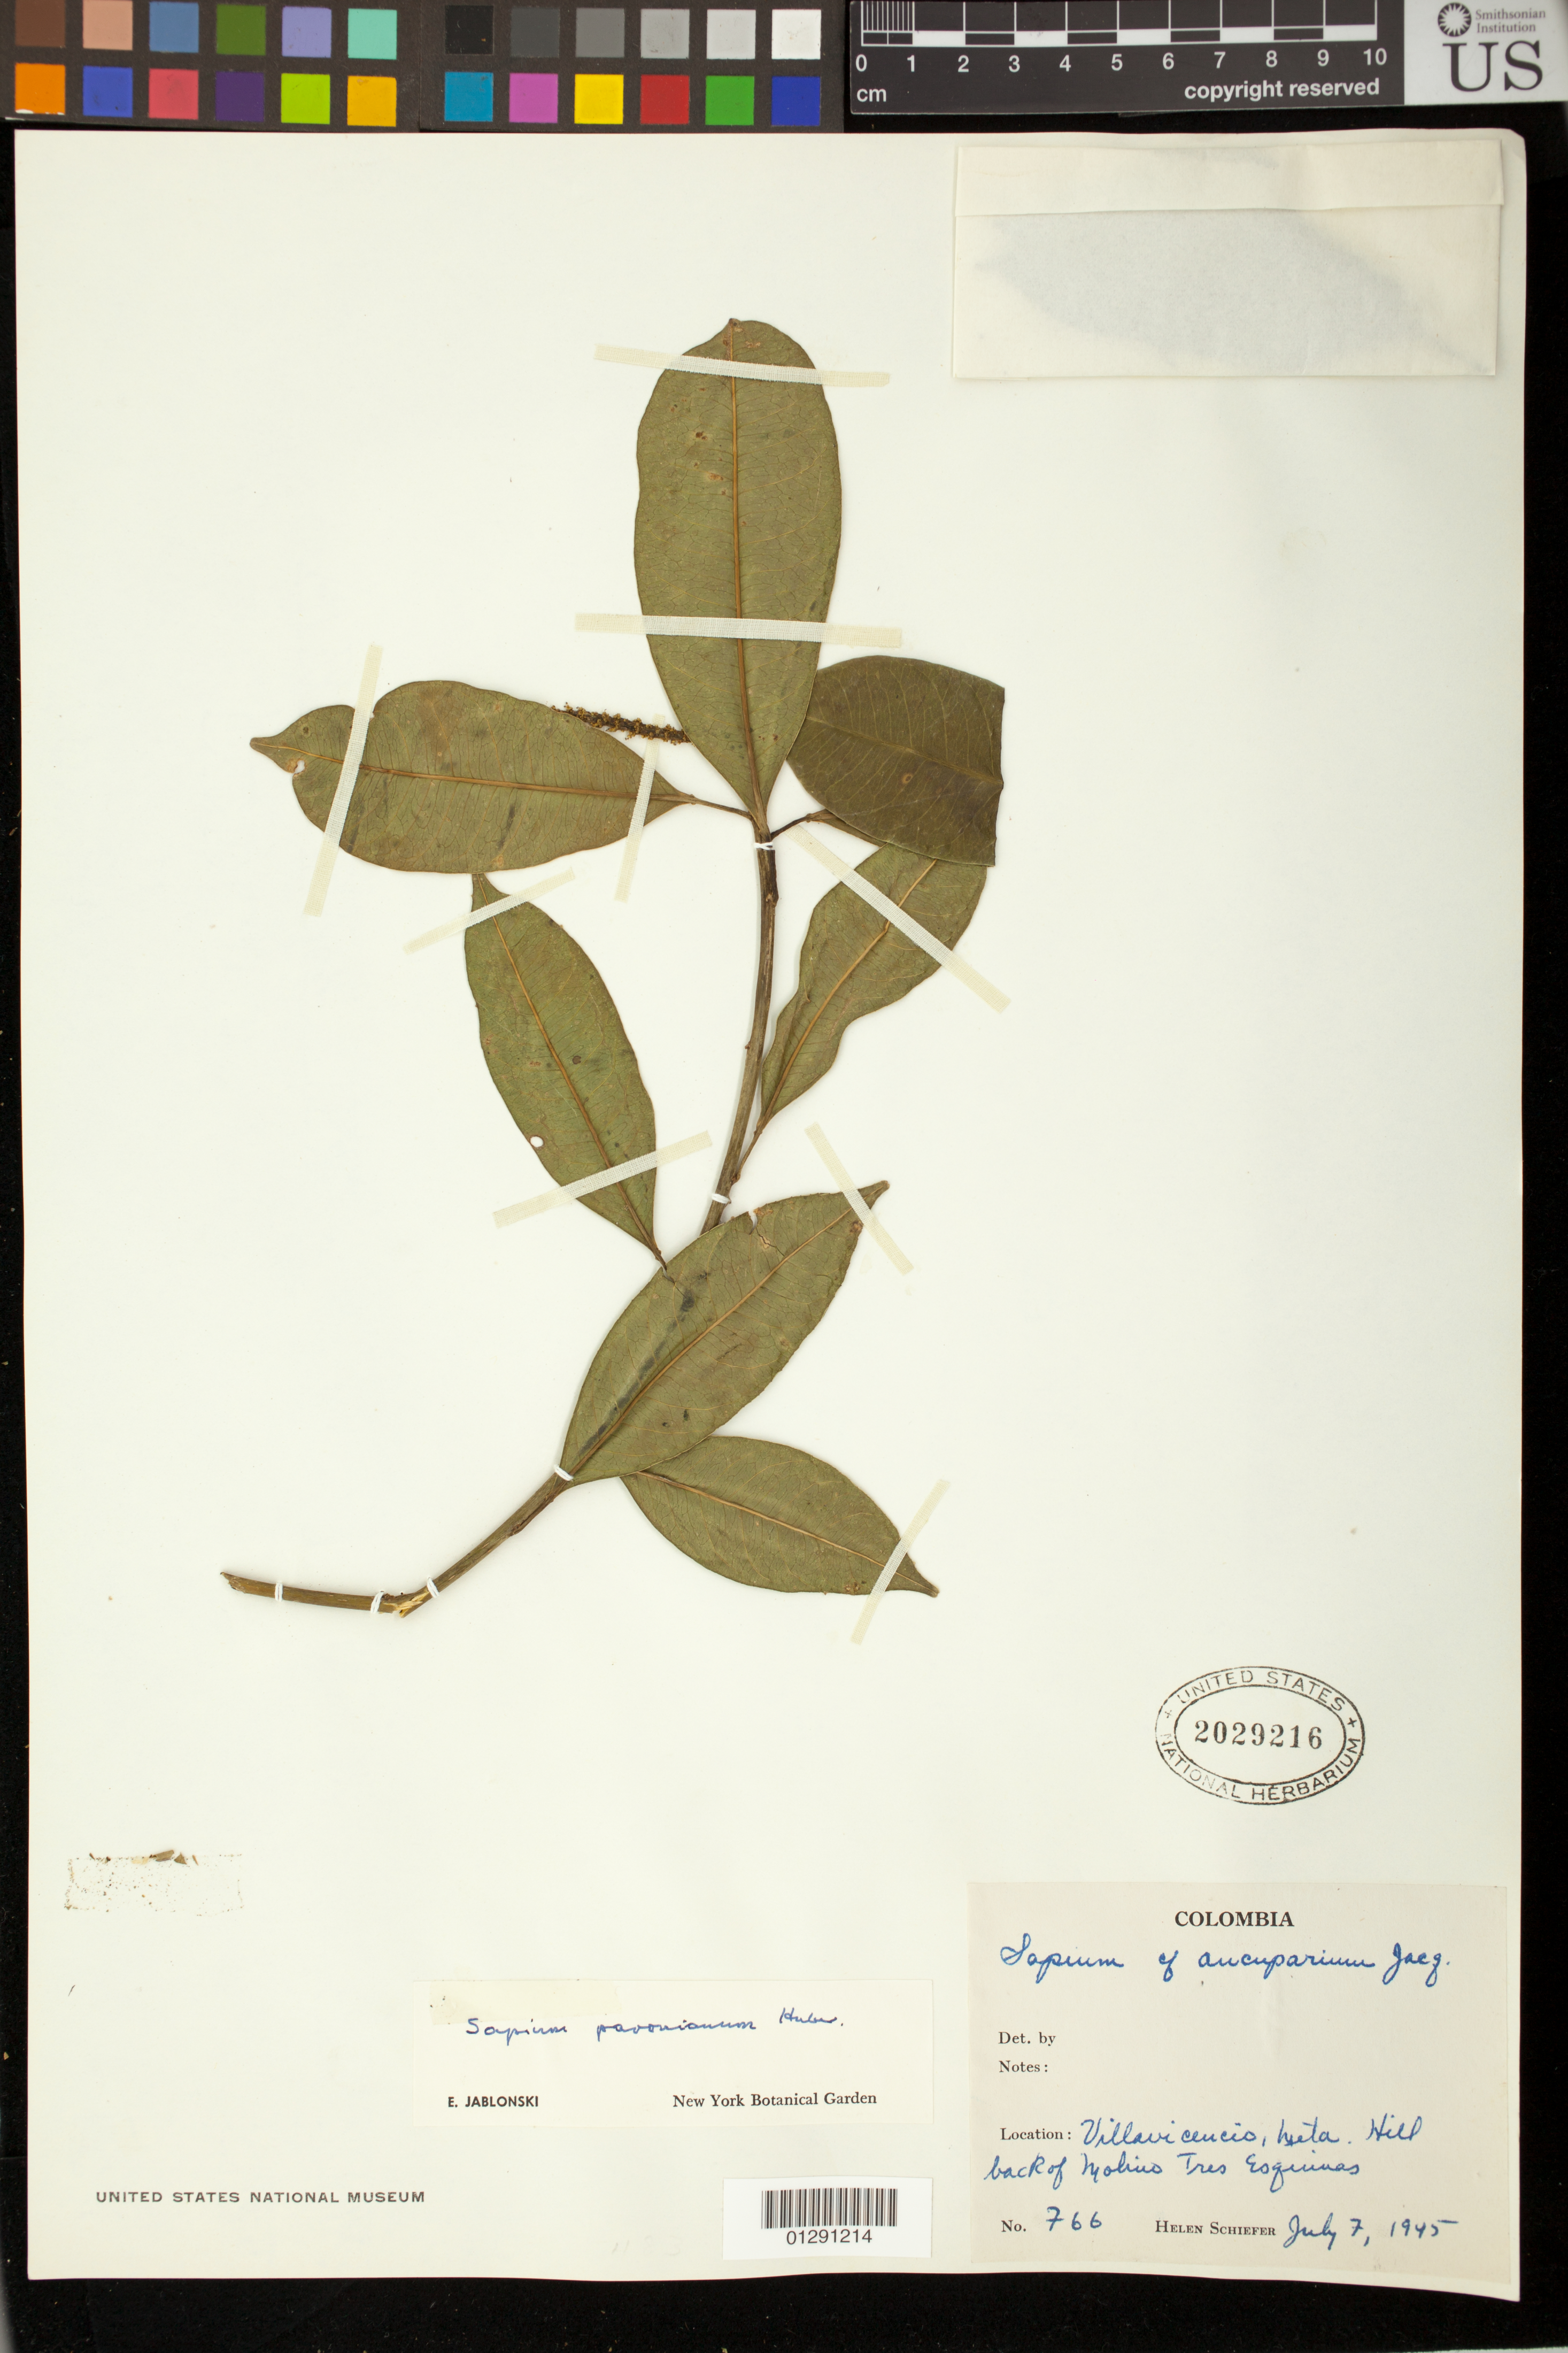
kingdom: Plantae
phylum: Tracheophyta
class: Magnoliopsida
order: Malpighiales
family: Euphorbiaceae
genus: Sapium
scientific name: Sapium glandulatum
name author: (Vell.) Pax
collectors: H. Schiefer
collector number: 766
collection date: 1945-07-07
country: Colombia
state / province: Meta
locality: Villavicencio. Hill back of Molino Tres Esquinas.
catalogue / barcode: US 2029216